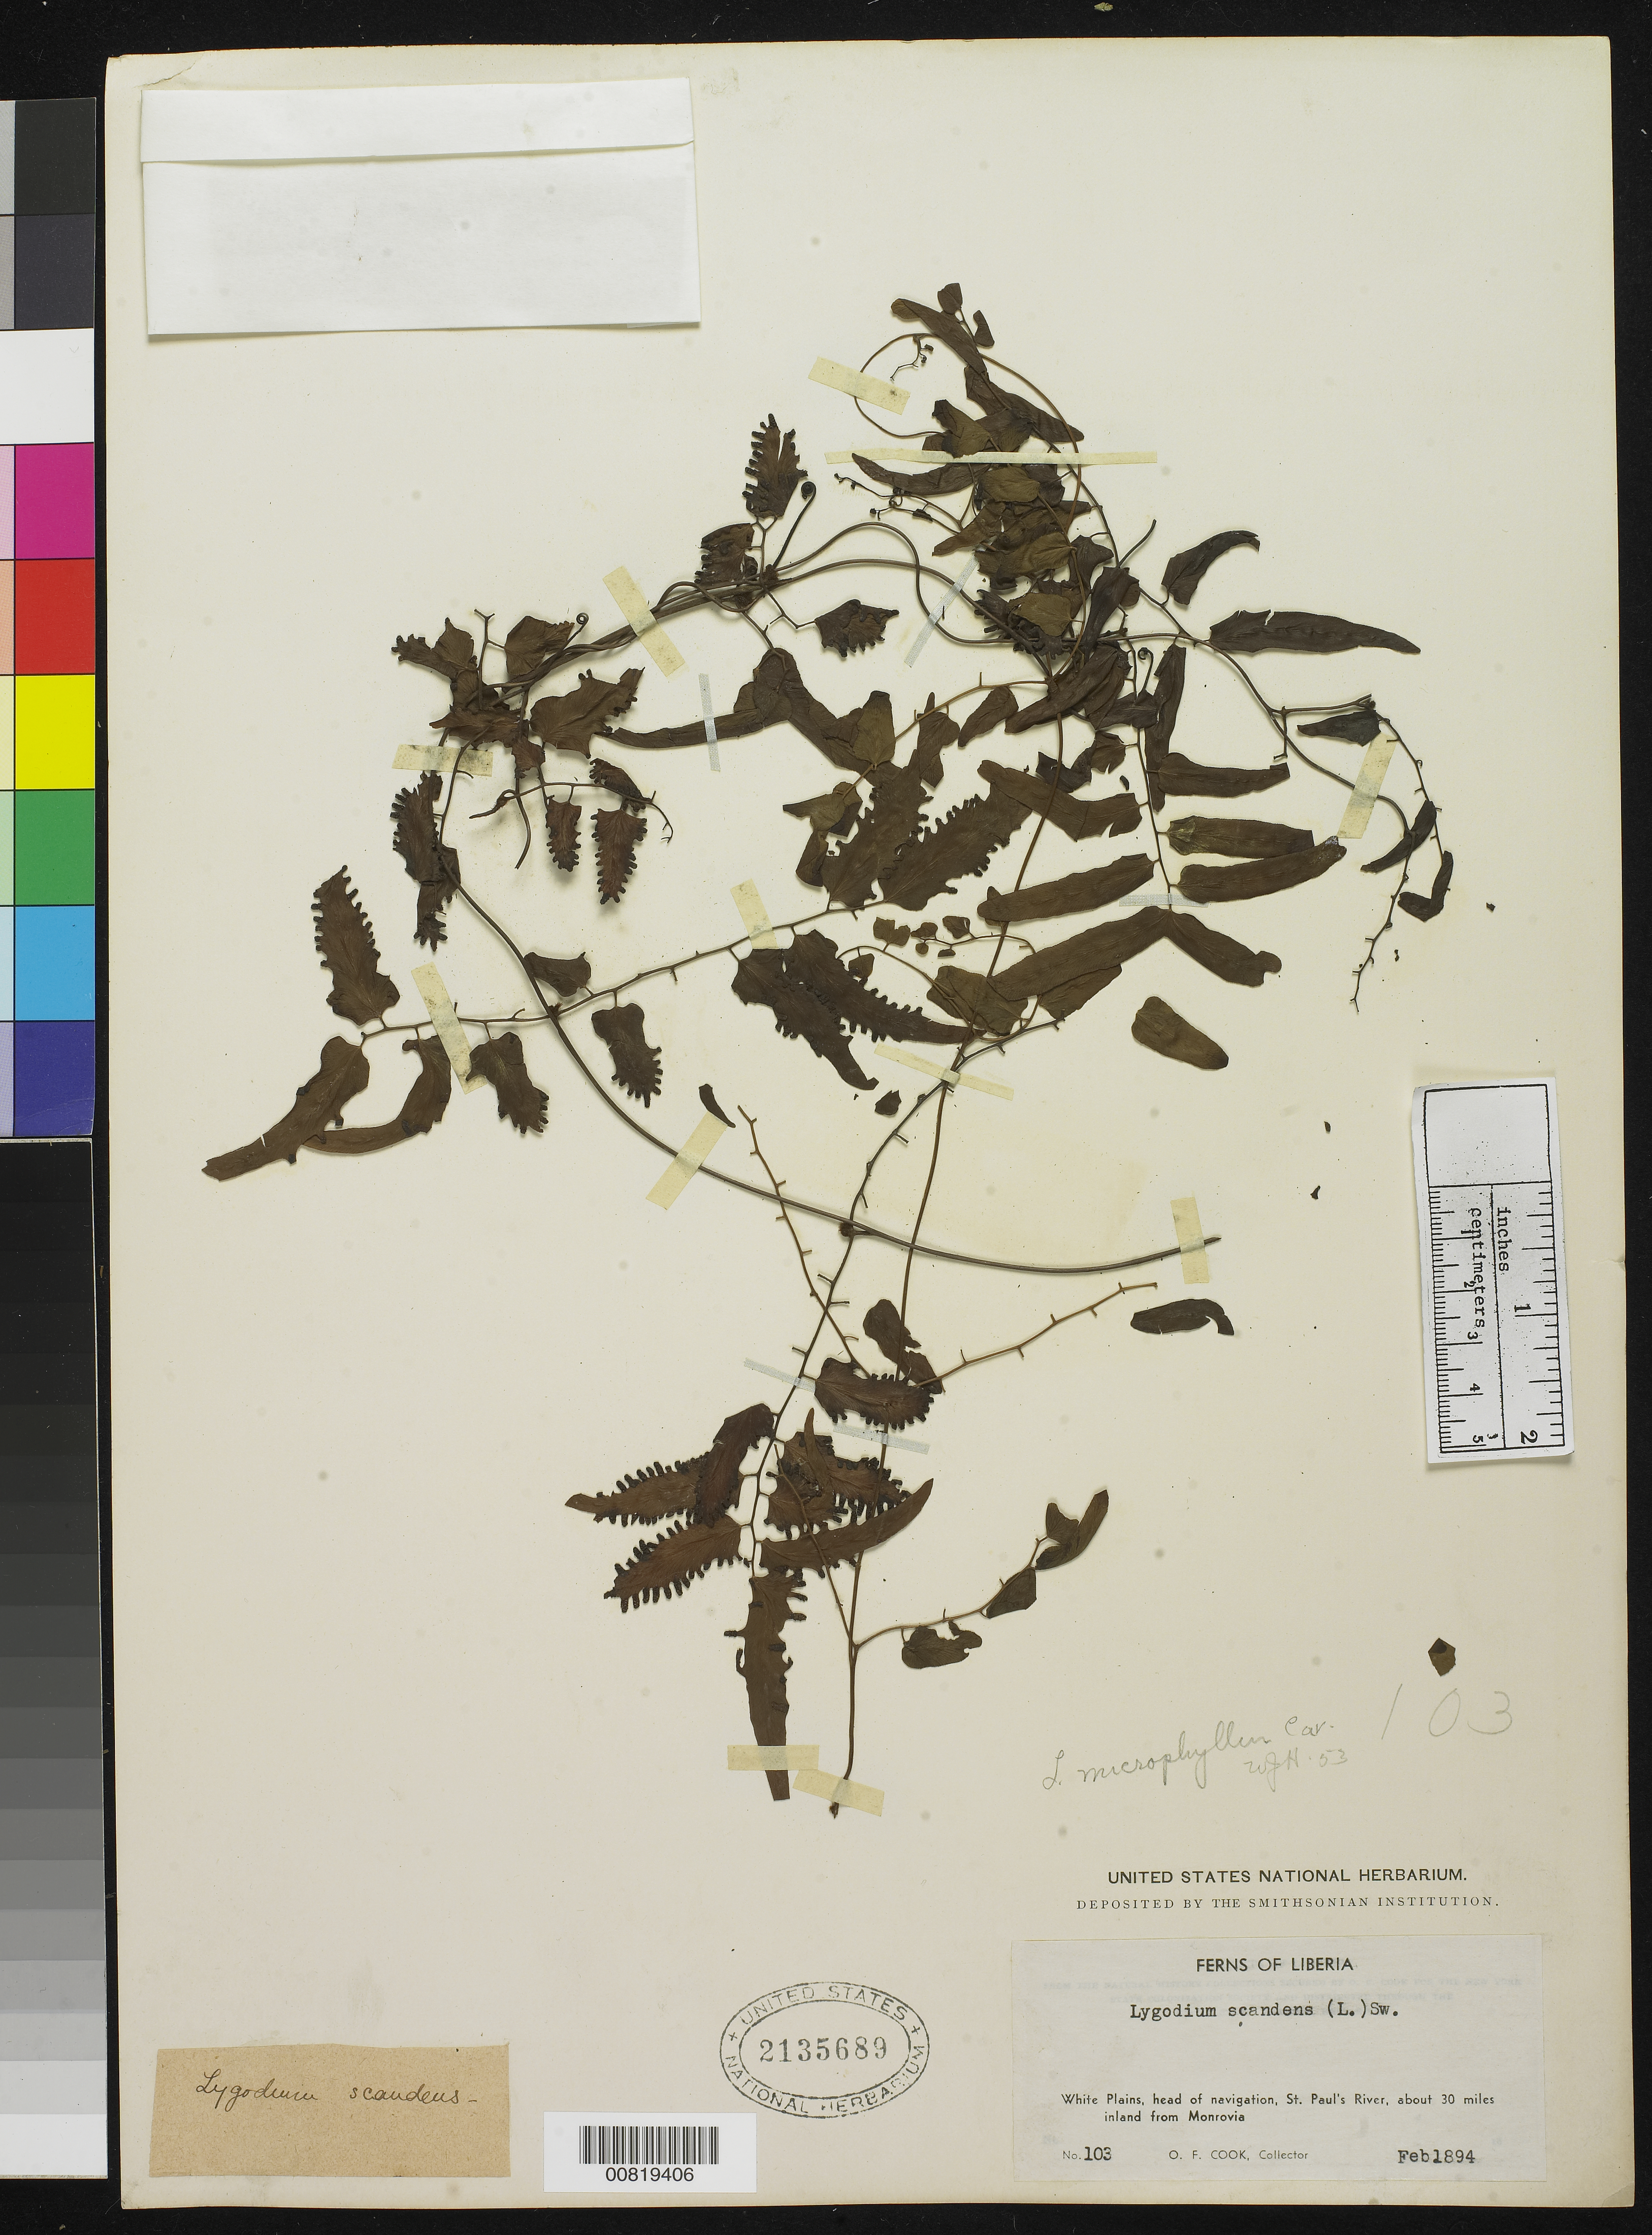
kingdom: Plantae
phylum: Tracheophyta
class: Polypodiopsida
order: Schizaeales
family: Lygodiaceae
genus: Lygodium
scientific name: Lygodium microphyllum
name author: (Cav.) R. Br.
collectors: O. F. Cook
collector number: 103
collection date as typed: Feb 1894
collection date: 1894-02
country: Liberia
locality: White Plains, head of navigation, St. Paul's River, about 30 miles from Monrovia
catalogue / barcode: US 2135689